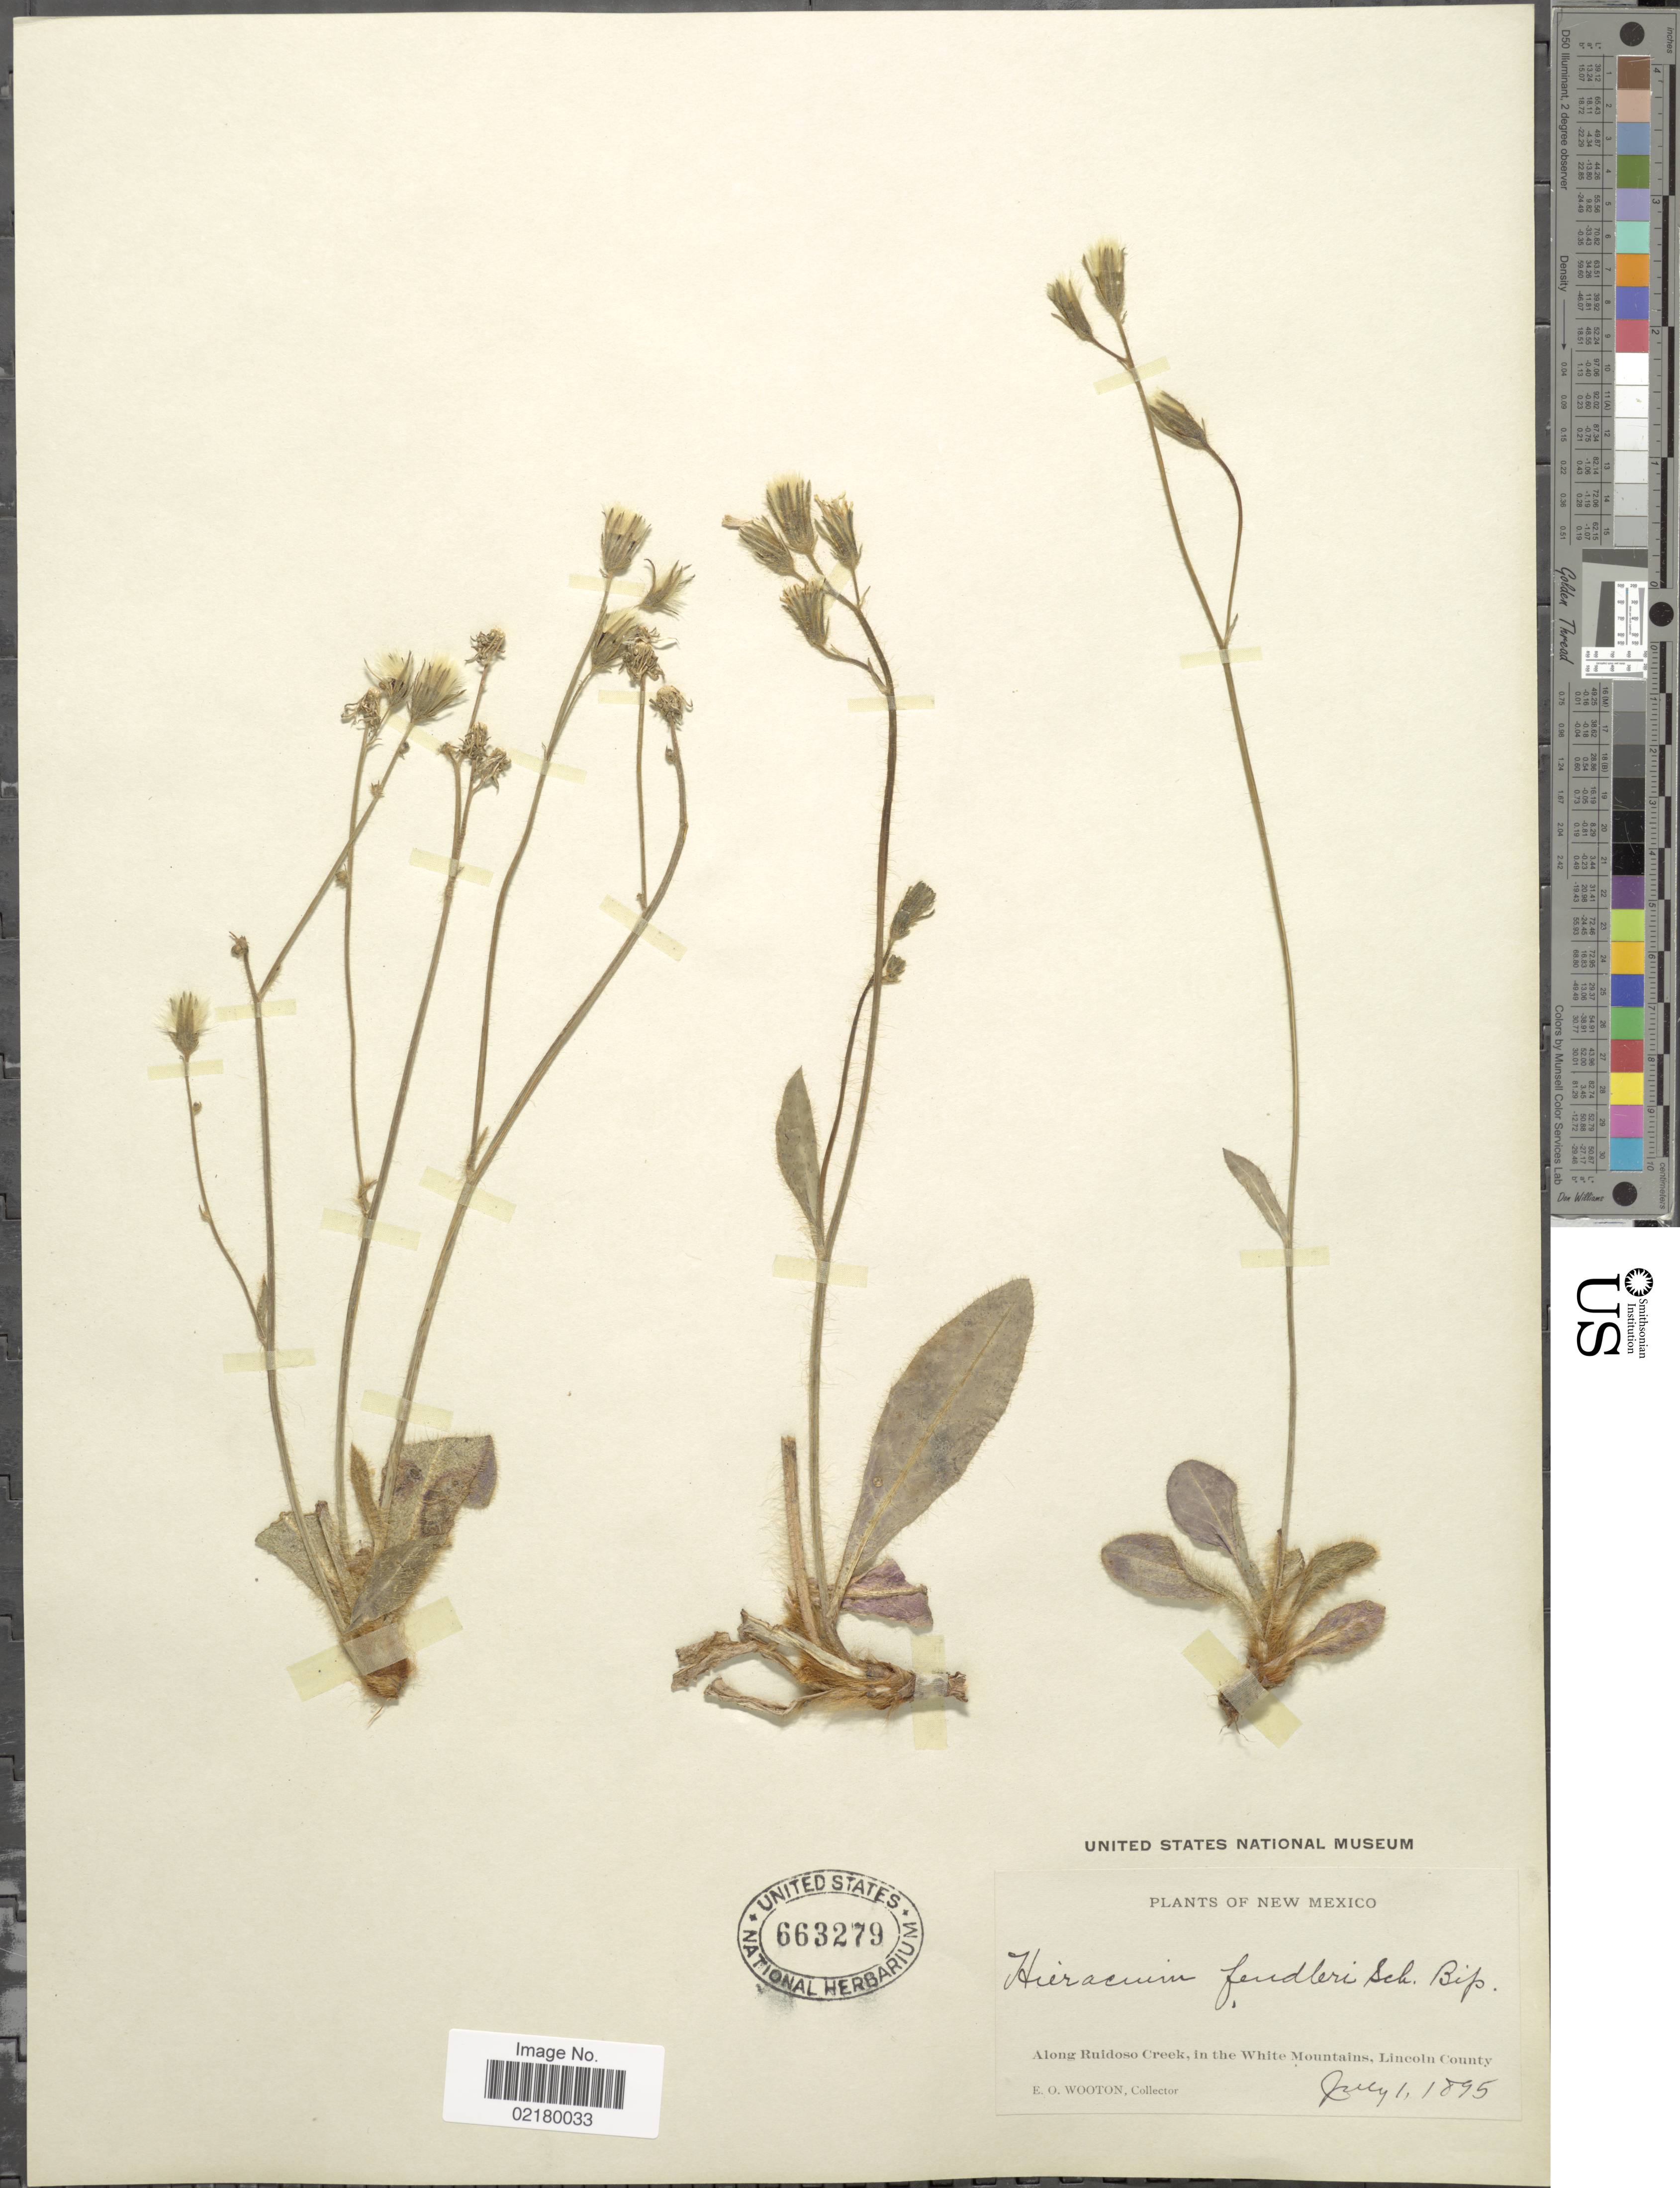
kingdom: Plantae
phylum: Tracheophyta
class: Magnoliopsida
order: Asterales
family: Asteraceae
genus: Hieracium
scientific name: Hieracium fendleri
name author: Sch. Bip.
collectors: E. O. Wooton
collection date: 1895-07-01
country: United States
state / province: New Mexico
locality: Along Ruidoso Creek, in the White Mountains, Lincoln County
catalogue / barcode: US 663279